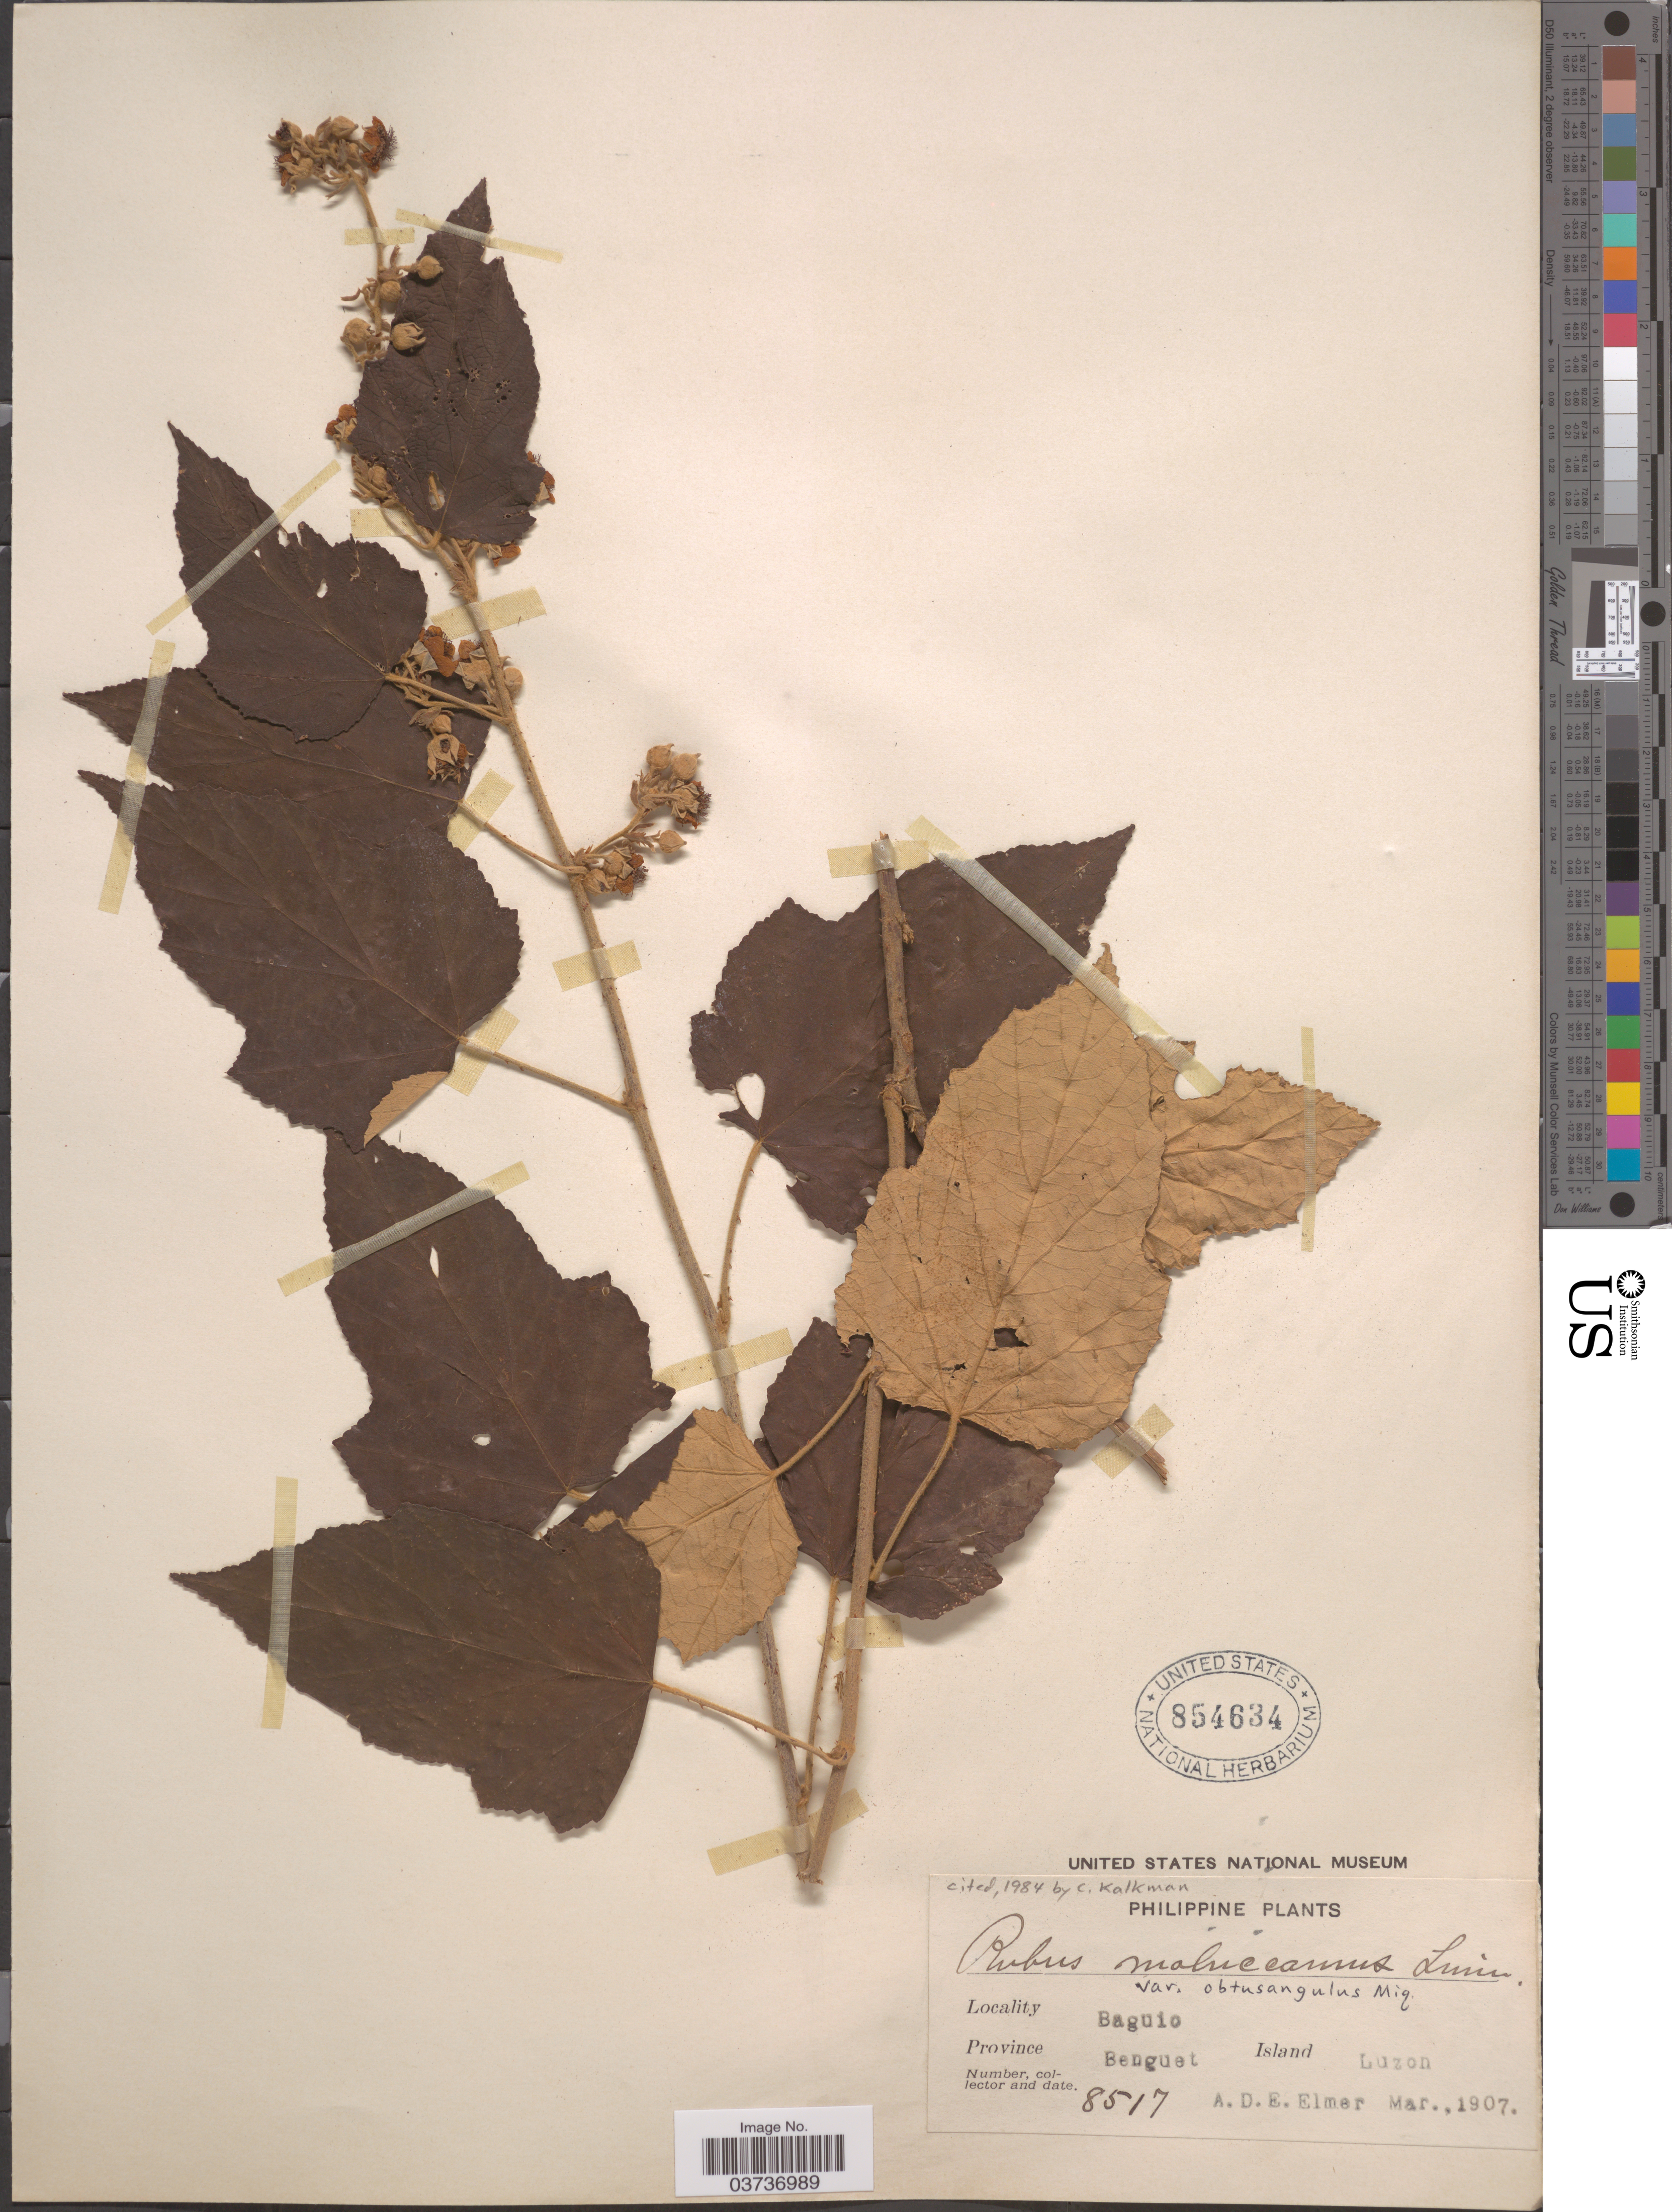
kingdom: Plantae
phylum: Tracheophyta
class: Magnoliopsida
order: Rosales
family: Rosaceae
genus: Rubus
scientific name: Rubus moluccanus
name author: L.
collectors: A. D. E. Elmer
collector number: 8517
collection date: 1907-03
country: Philippines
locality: Baguio. Province Benguet. Island Luzon.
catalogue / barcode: US 854634